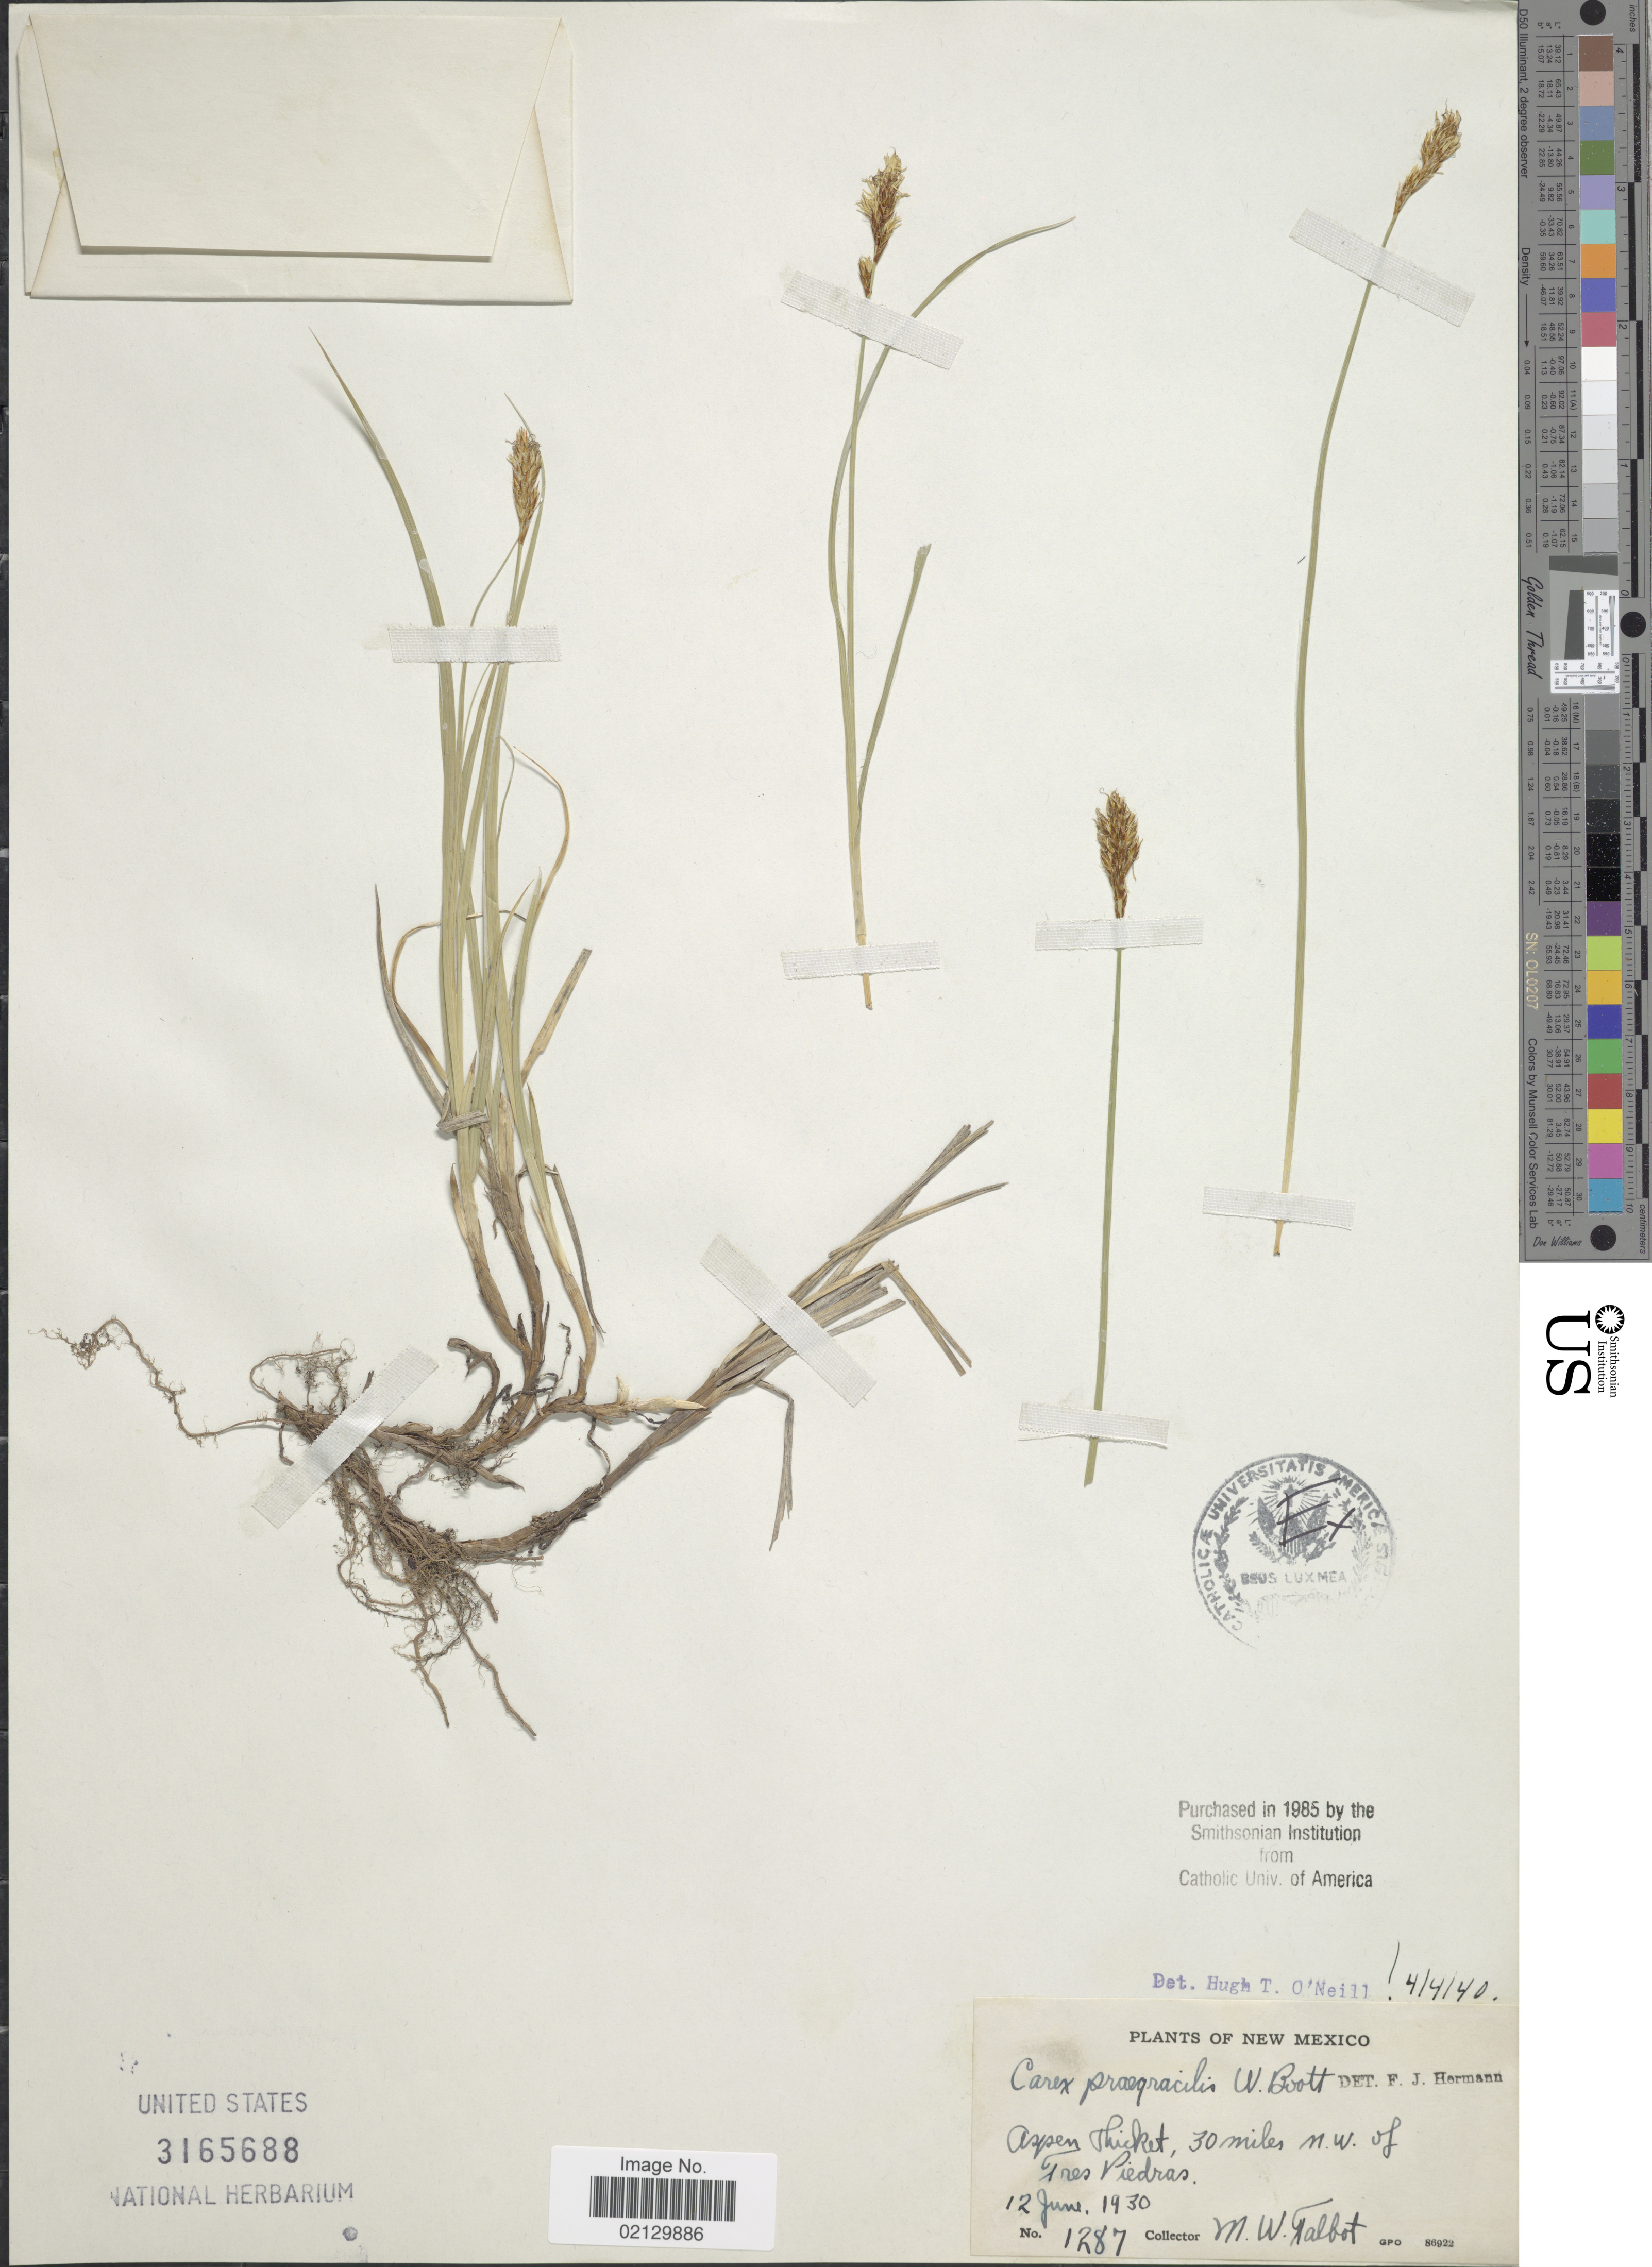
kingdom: Plantae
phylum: Tracheophyta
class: Liliopsida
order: Poales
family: Cyperaceae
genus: Carex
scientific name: Carex praegracilis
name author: W. Boott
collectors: M. Talbot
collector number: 1287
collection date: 1930-06-12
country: United States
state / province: New Mexico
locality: Aspen Thicket, 30 miles n.w. of Tres Piedras.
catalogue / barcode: US 3165688